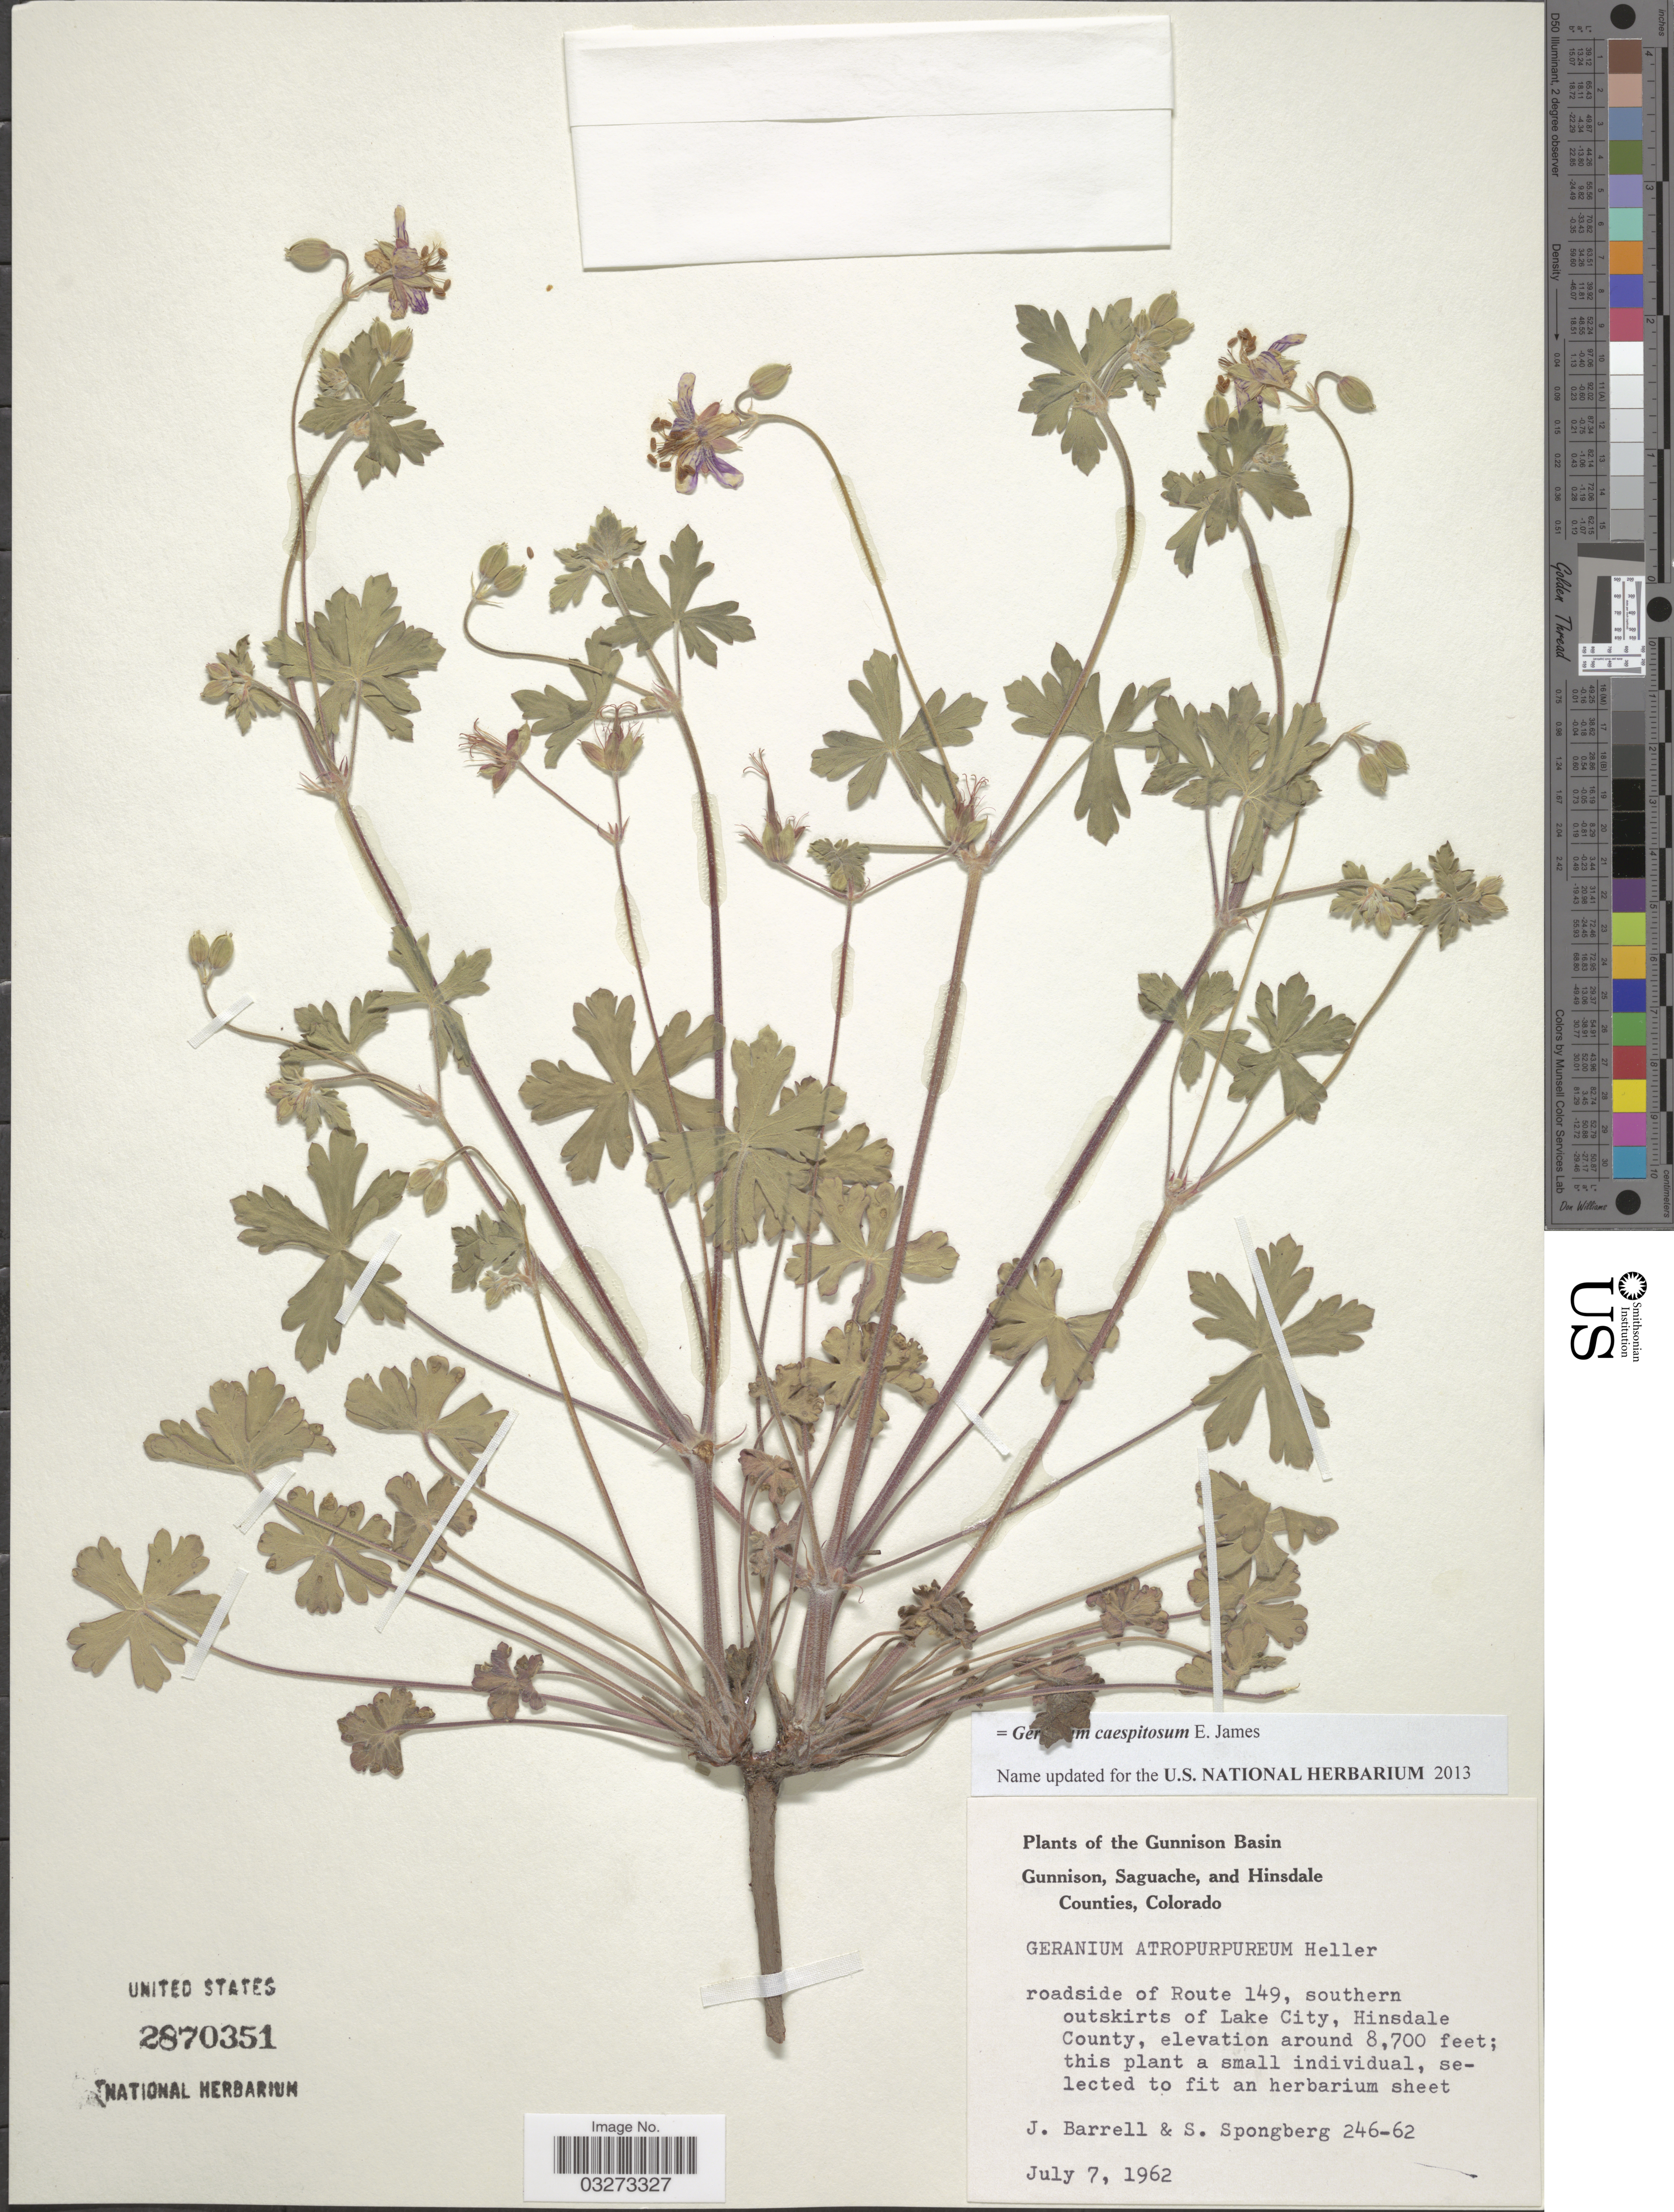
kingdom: Plantae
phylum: Tracheophyta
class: Magnoliopsida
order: Geraniales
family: Geraniaceae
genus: Geranium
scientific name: Geranium caespitosum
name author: E. James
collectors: J. Barrell & S. A.Spongberg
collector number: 246-62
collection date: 1962-07-07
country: United States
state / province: Colorado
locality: The Gunnison Basin. Roadside of Route 149, southern outskirts of Lake City, Hinsdale County.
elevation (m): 2652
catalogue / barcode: US 2870351